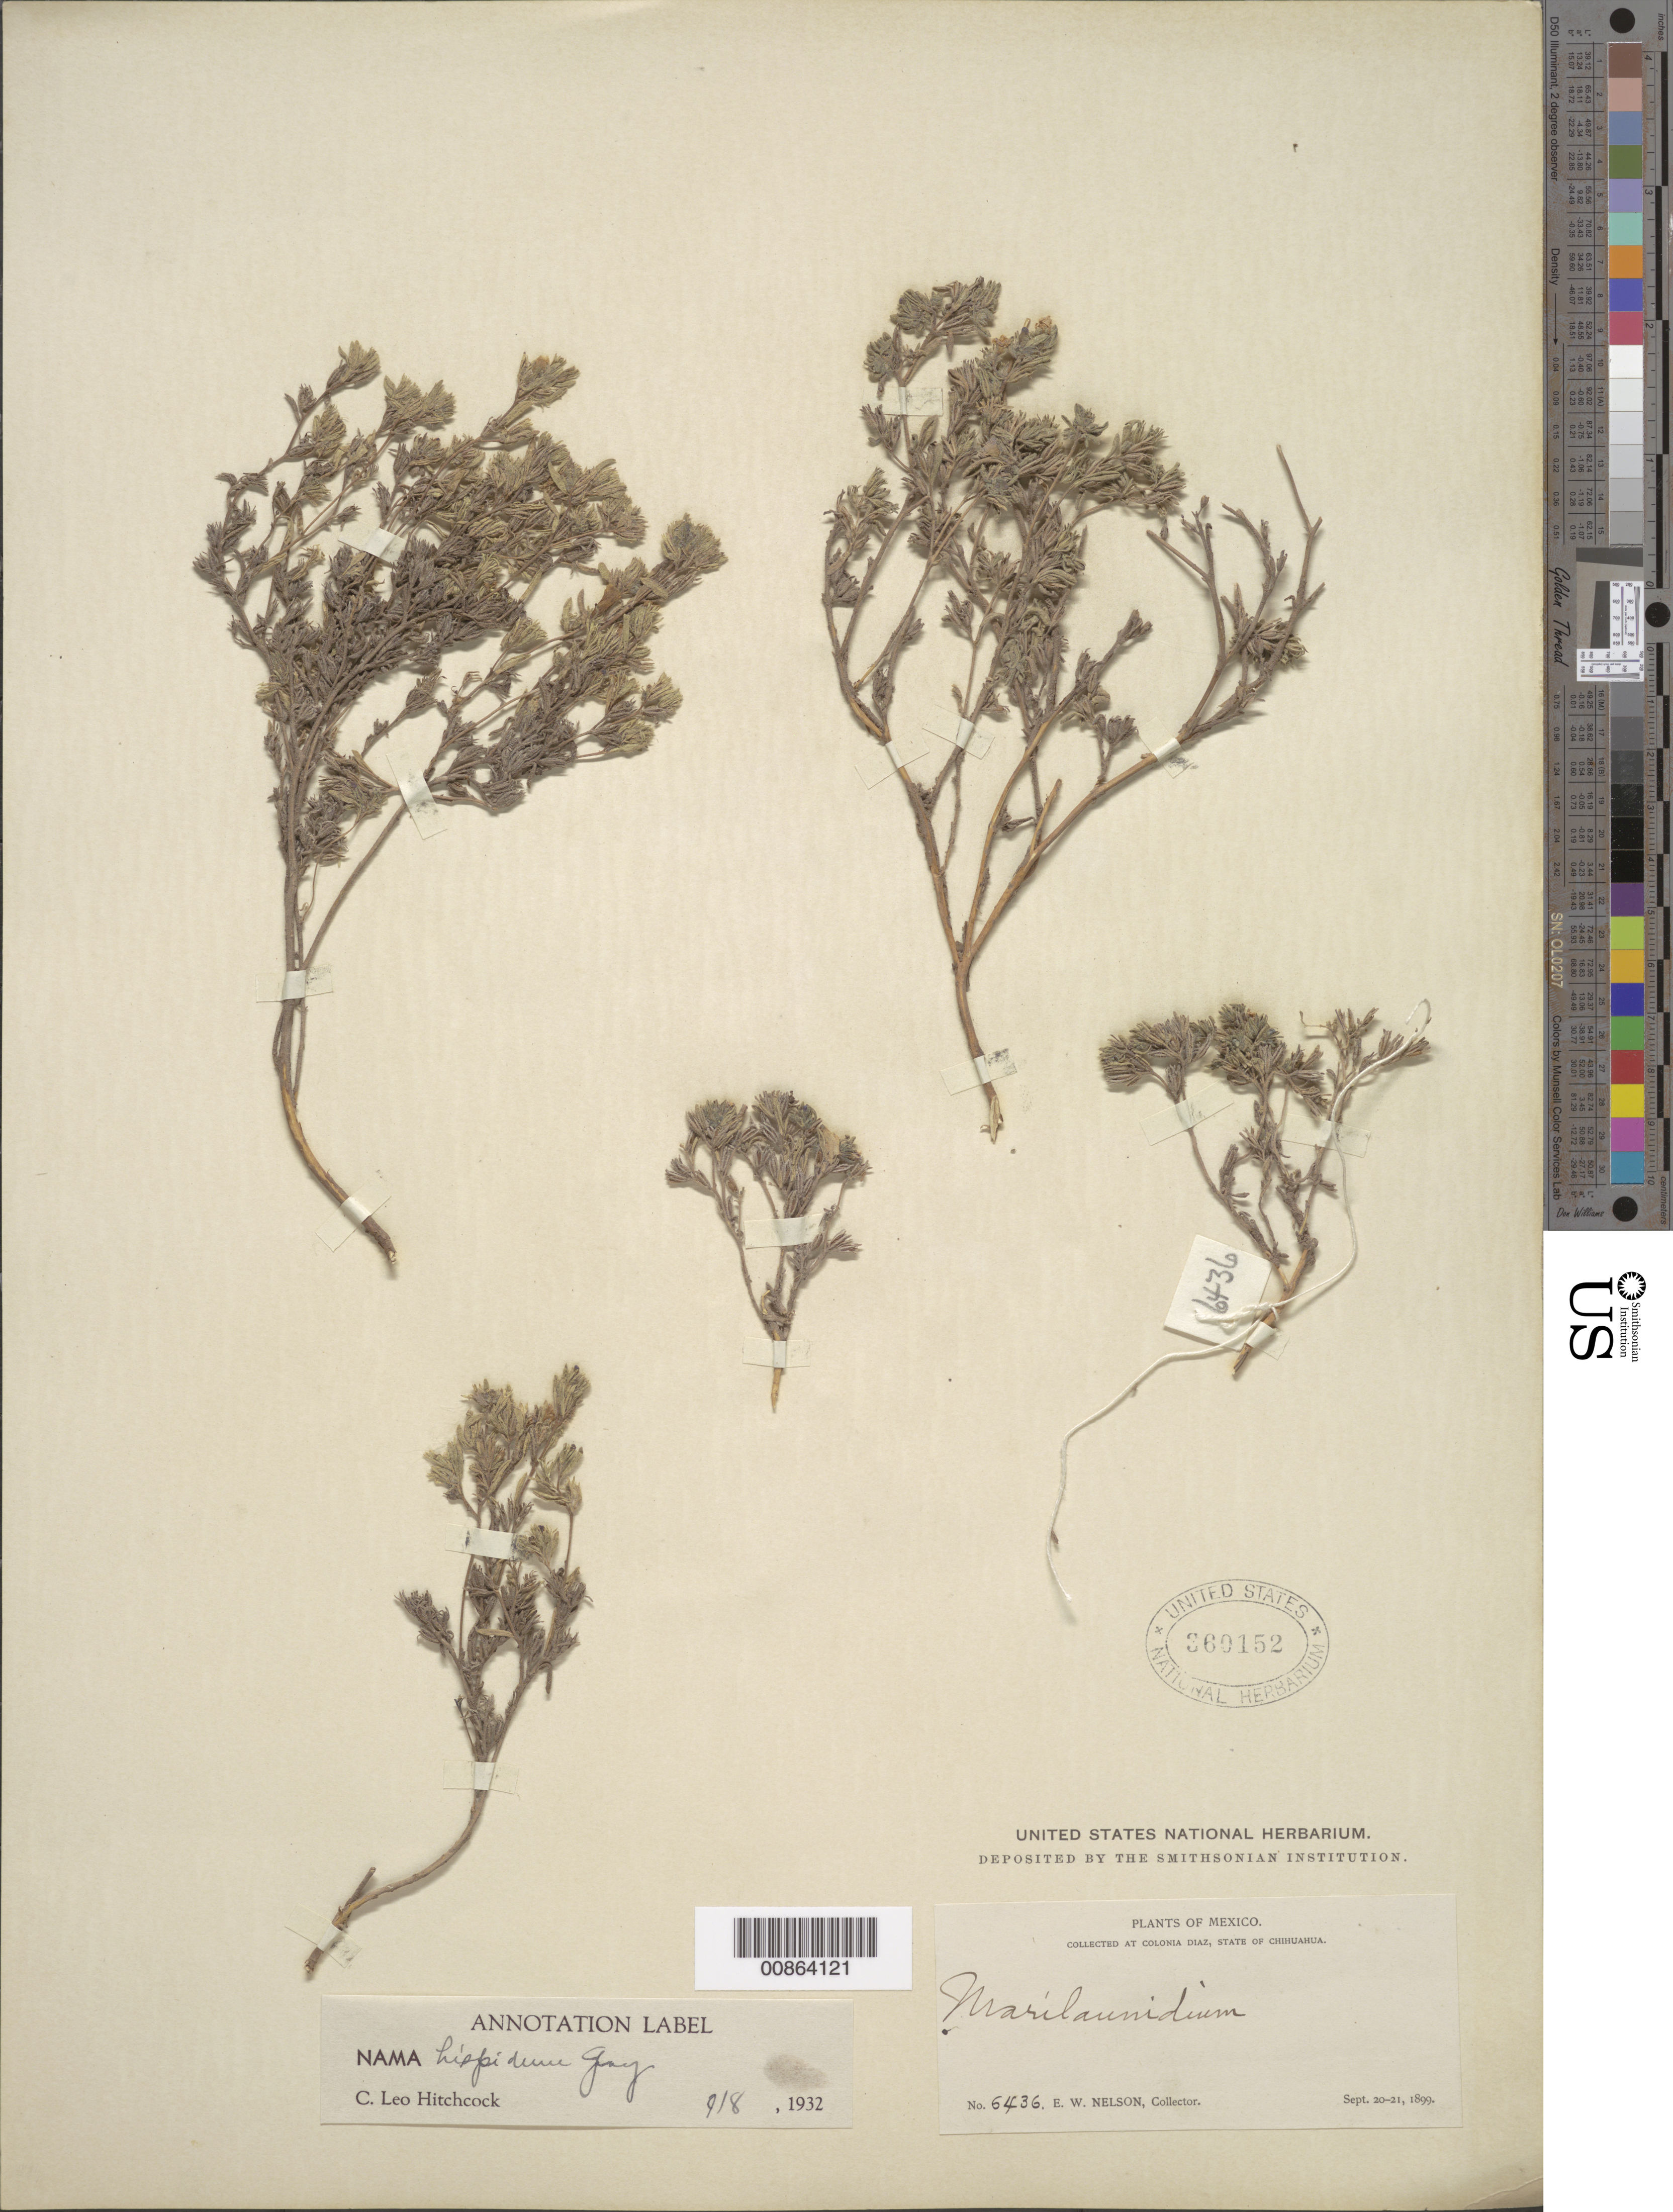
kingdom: Plantae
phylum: Tracheophyta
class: Magnoliopsida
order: Boraginales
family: Namaceae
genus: Nama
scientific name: Nama hispida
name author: A. Gray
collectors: E. W. Nelson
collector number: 6436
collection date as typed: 20 Sep 1899 to 21 Sep 1899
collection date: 1899-09-20/1899-09-21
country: Mexico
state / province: Chihuahua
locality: Colonia Díaz, Chihuahua.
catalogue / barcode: US 360152